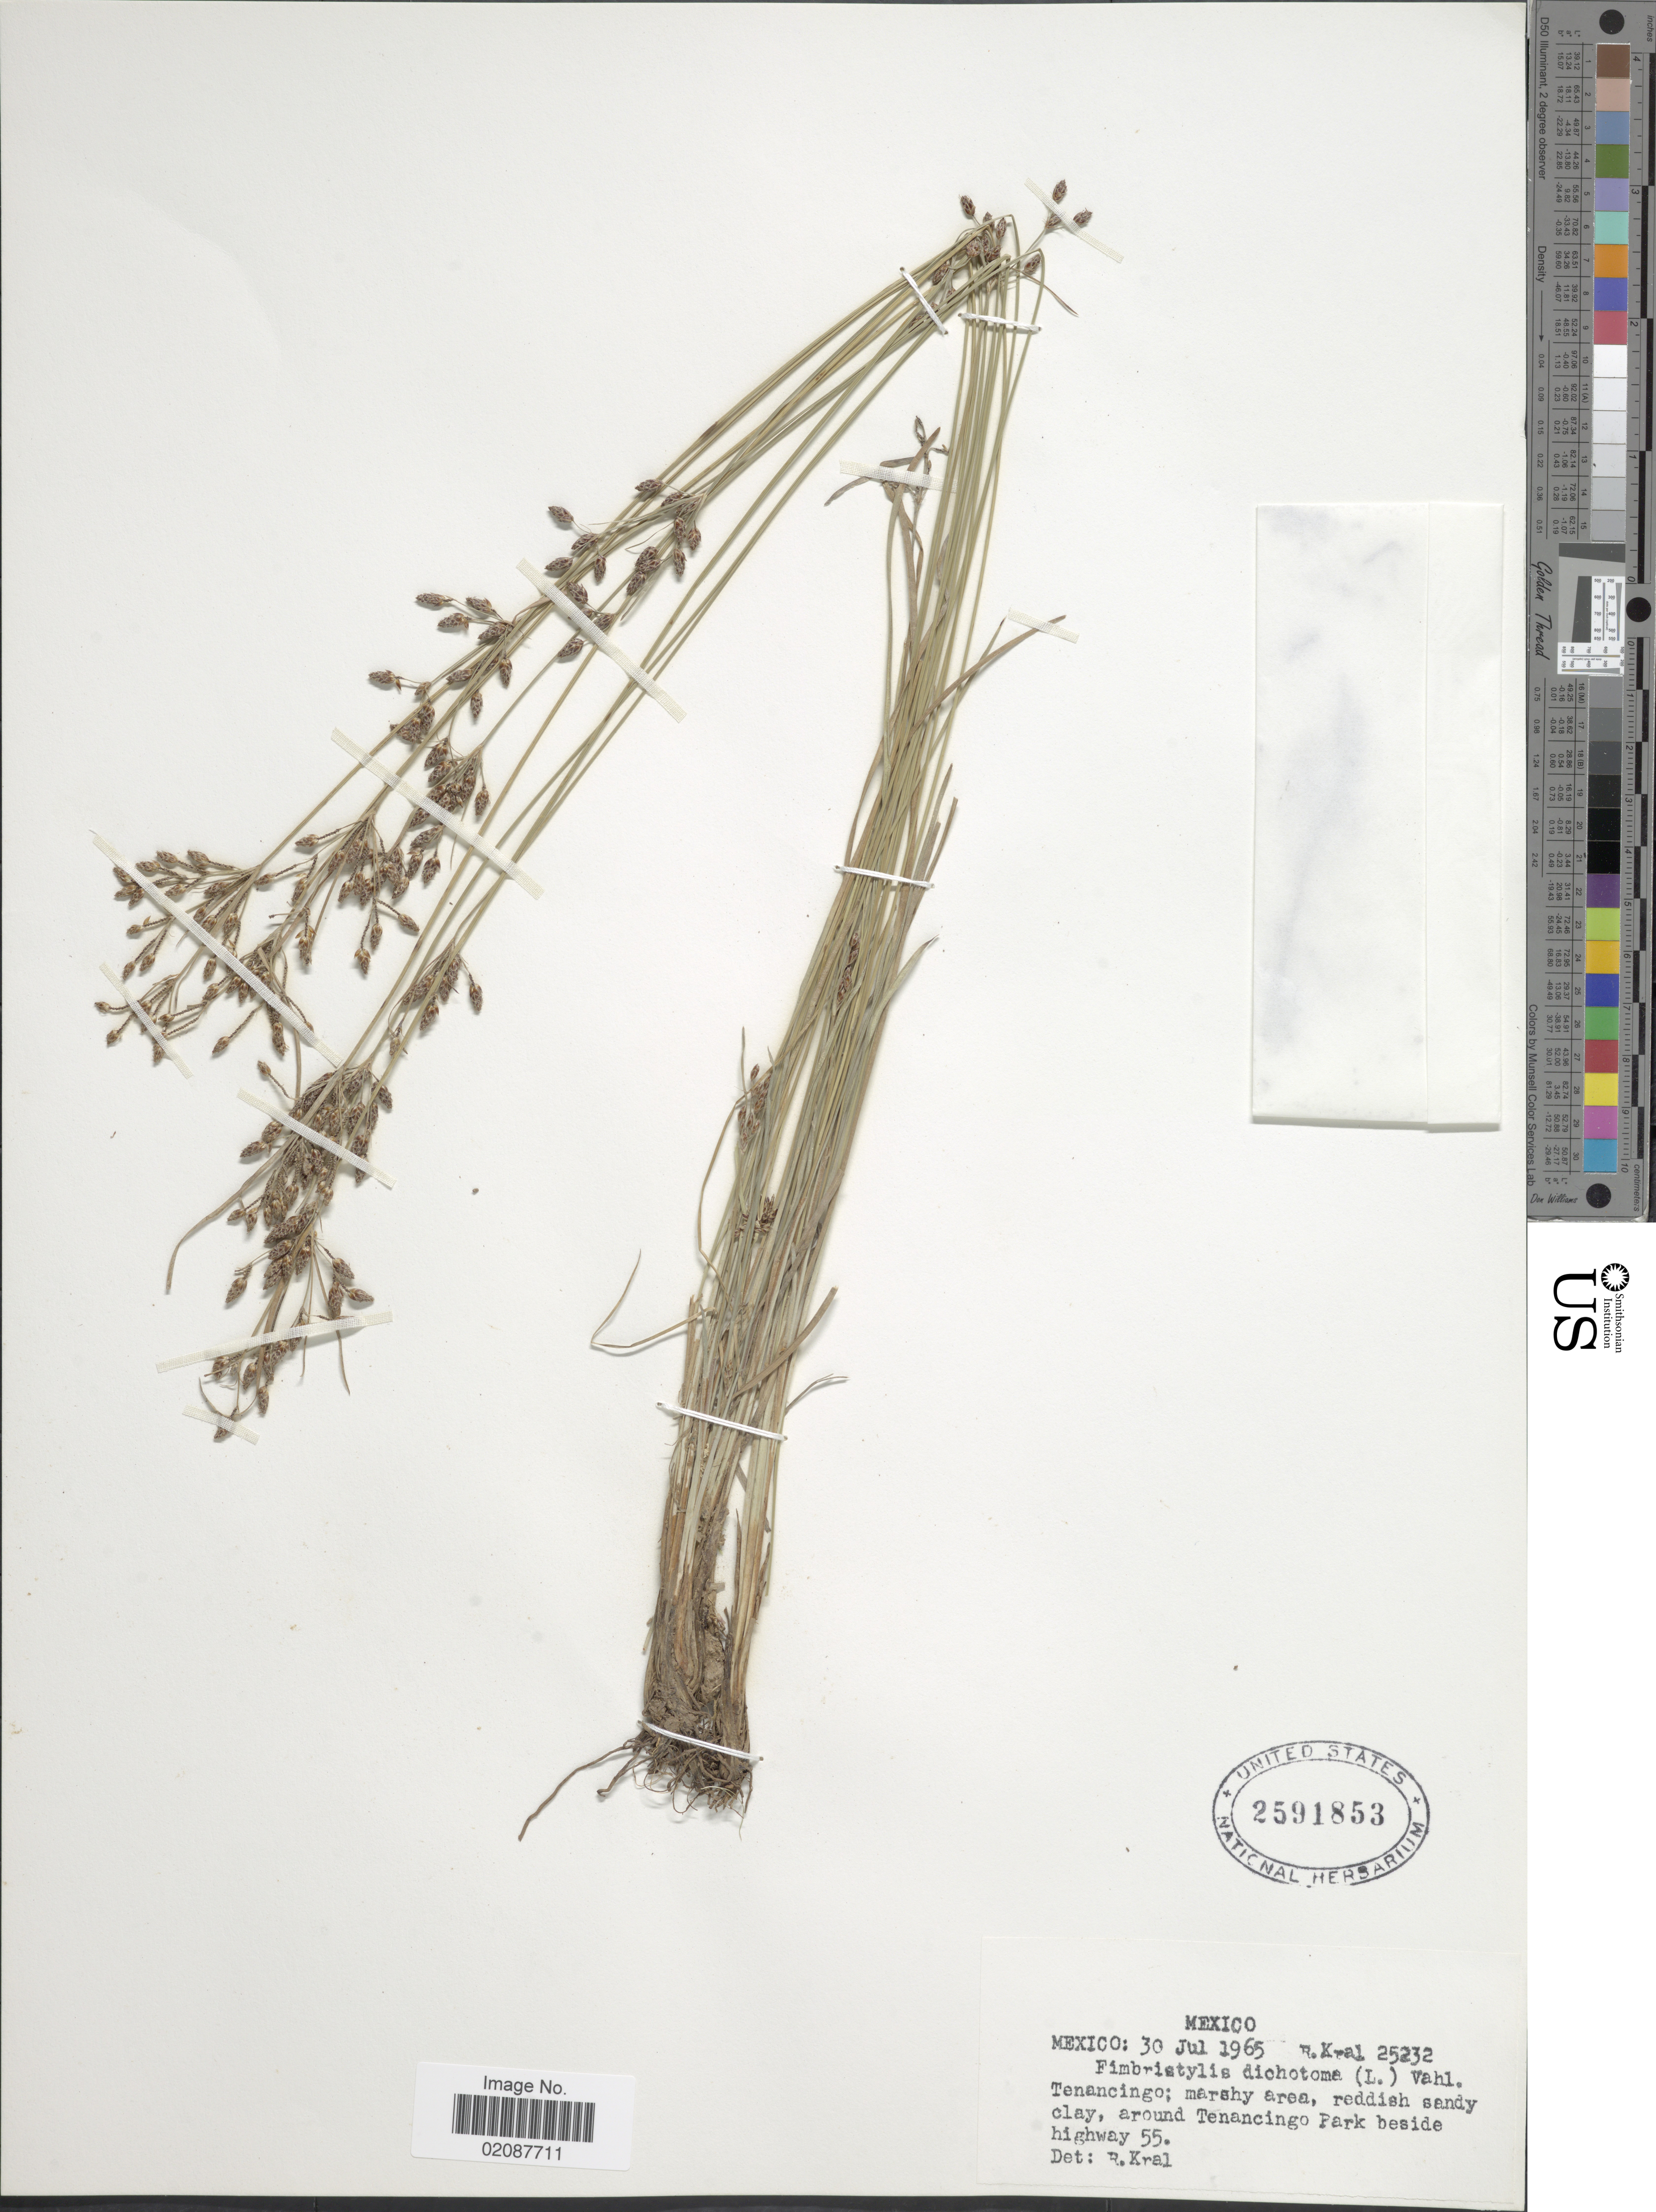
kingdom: Plantae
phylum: Tracheophyta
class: Liliopsida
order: Poales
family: Cyperaceae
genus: Fimbristylis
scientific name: Fimbristylis dichotoma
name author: (L.) Vahl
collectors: R. Kral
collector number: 25232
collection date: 1965-07-30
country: Mexico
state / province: México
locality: Tenancingo; marshy area, around Tenancingo Park beside highway 55.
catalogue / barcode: US 2591853